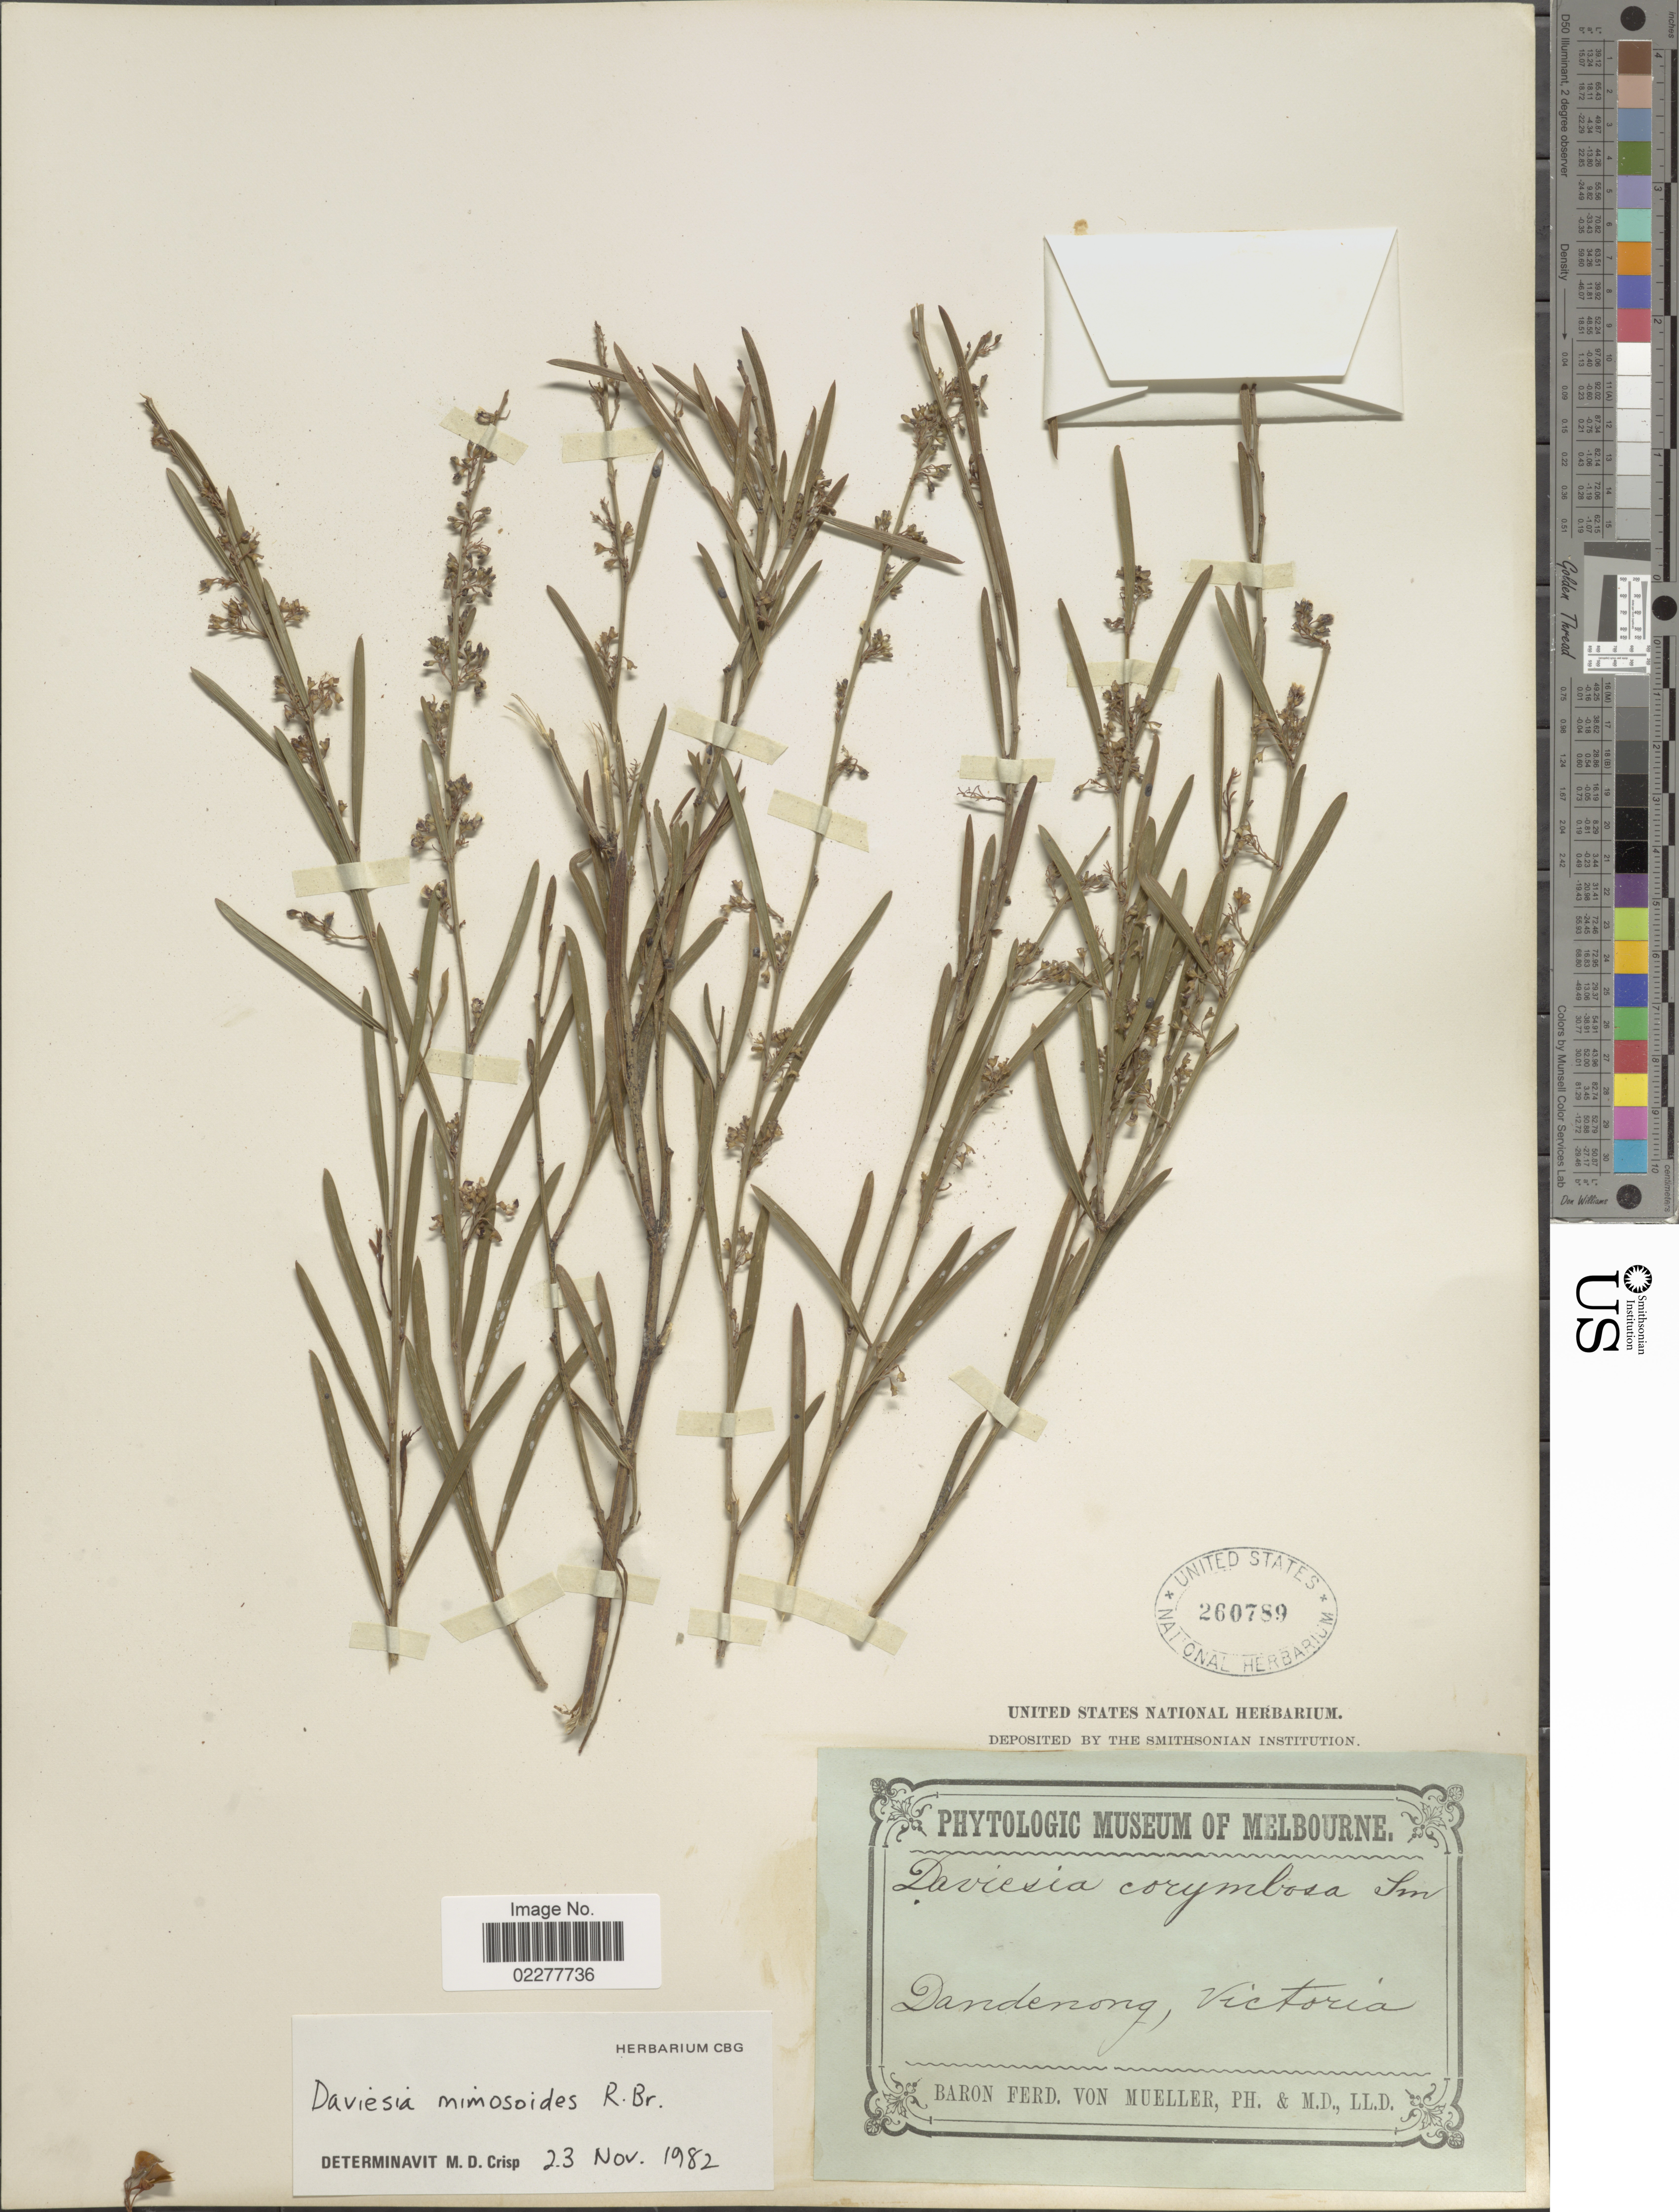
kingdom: Plantae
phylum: Tracheophyta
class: Magnoliopsida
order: Fabales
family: Fabaceae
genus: Daviesia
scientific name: Daviesia mimosoides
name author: R. Br.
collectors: F. von Mueller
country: Australia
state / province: Victoria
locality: Dandenong, Victoria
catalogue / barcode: US 260789